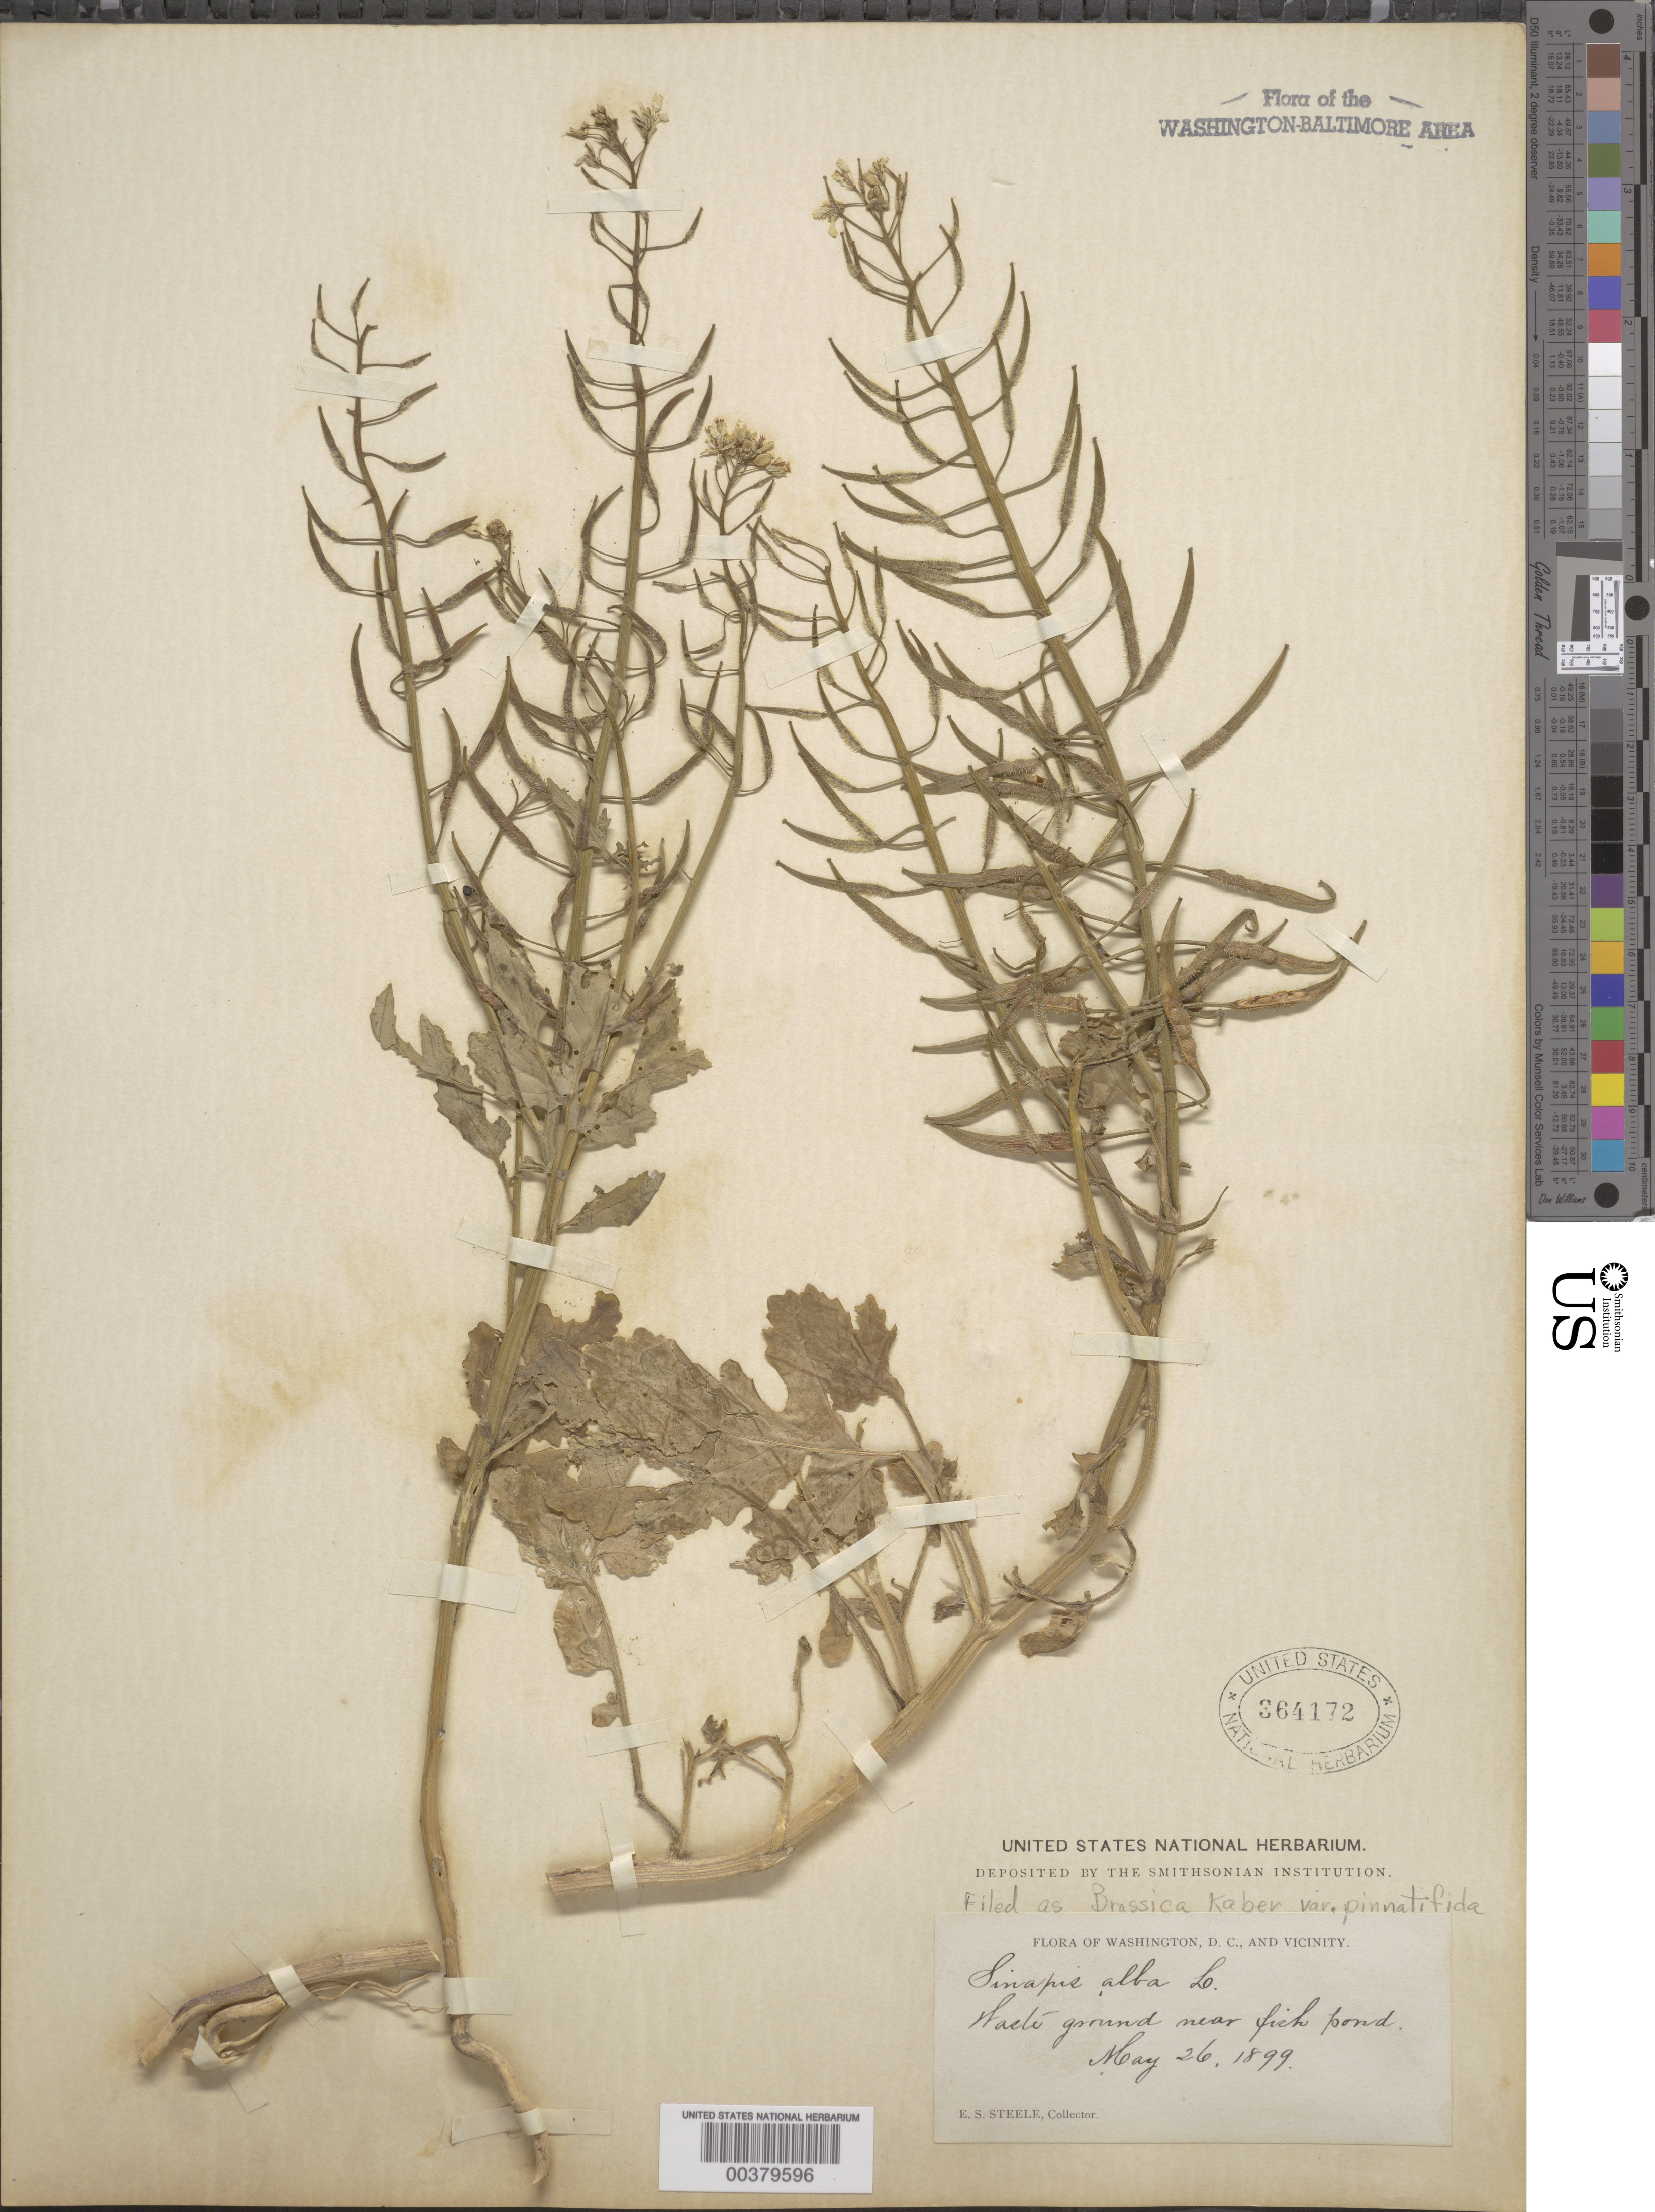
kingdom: Plantae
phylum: Tracheophyta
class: Magnoliopsida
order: Brassicales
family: Brassicaceae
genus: Sinapis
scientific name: Sinapis arvensis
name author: L.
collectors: E. Steele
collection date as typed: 26 May 1899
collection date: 1899-05-26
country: United States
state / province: District of Columbia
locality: waste ground near Fish Pond, Washington DC Area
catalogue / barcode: US 364172